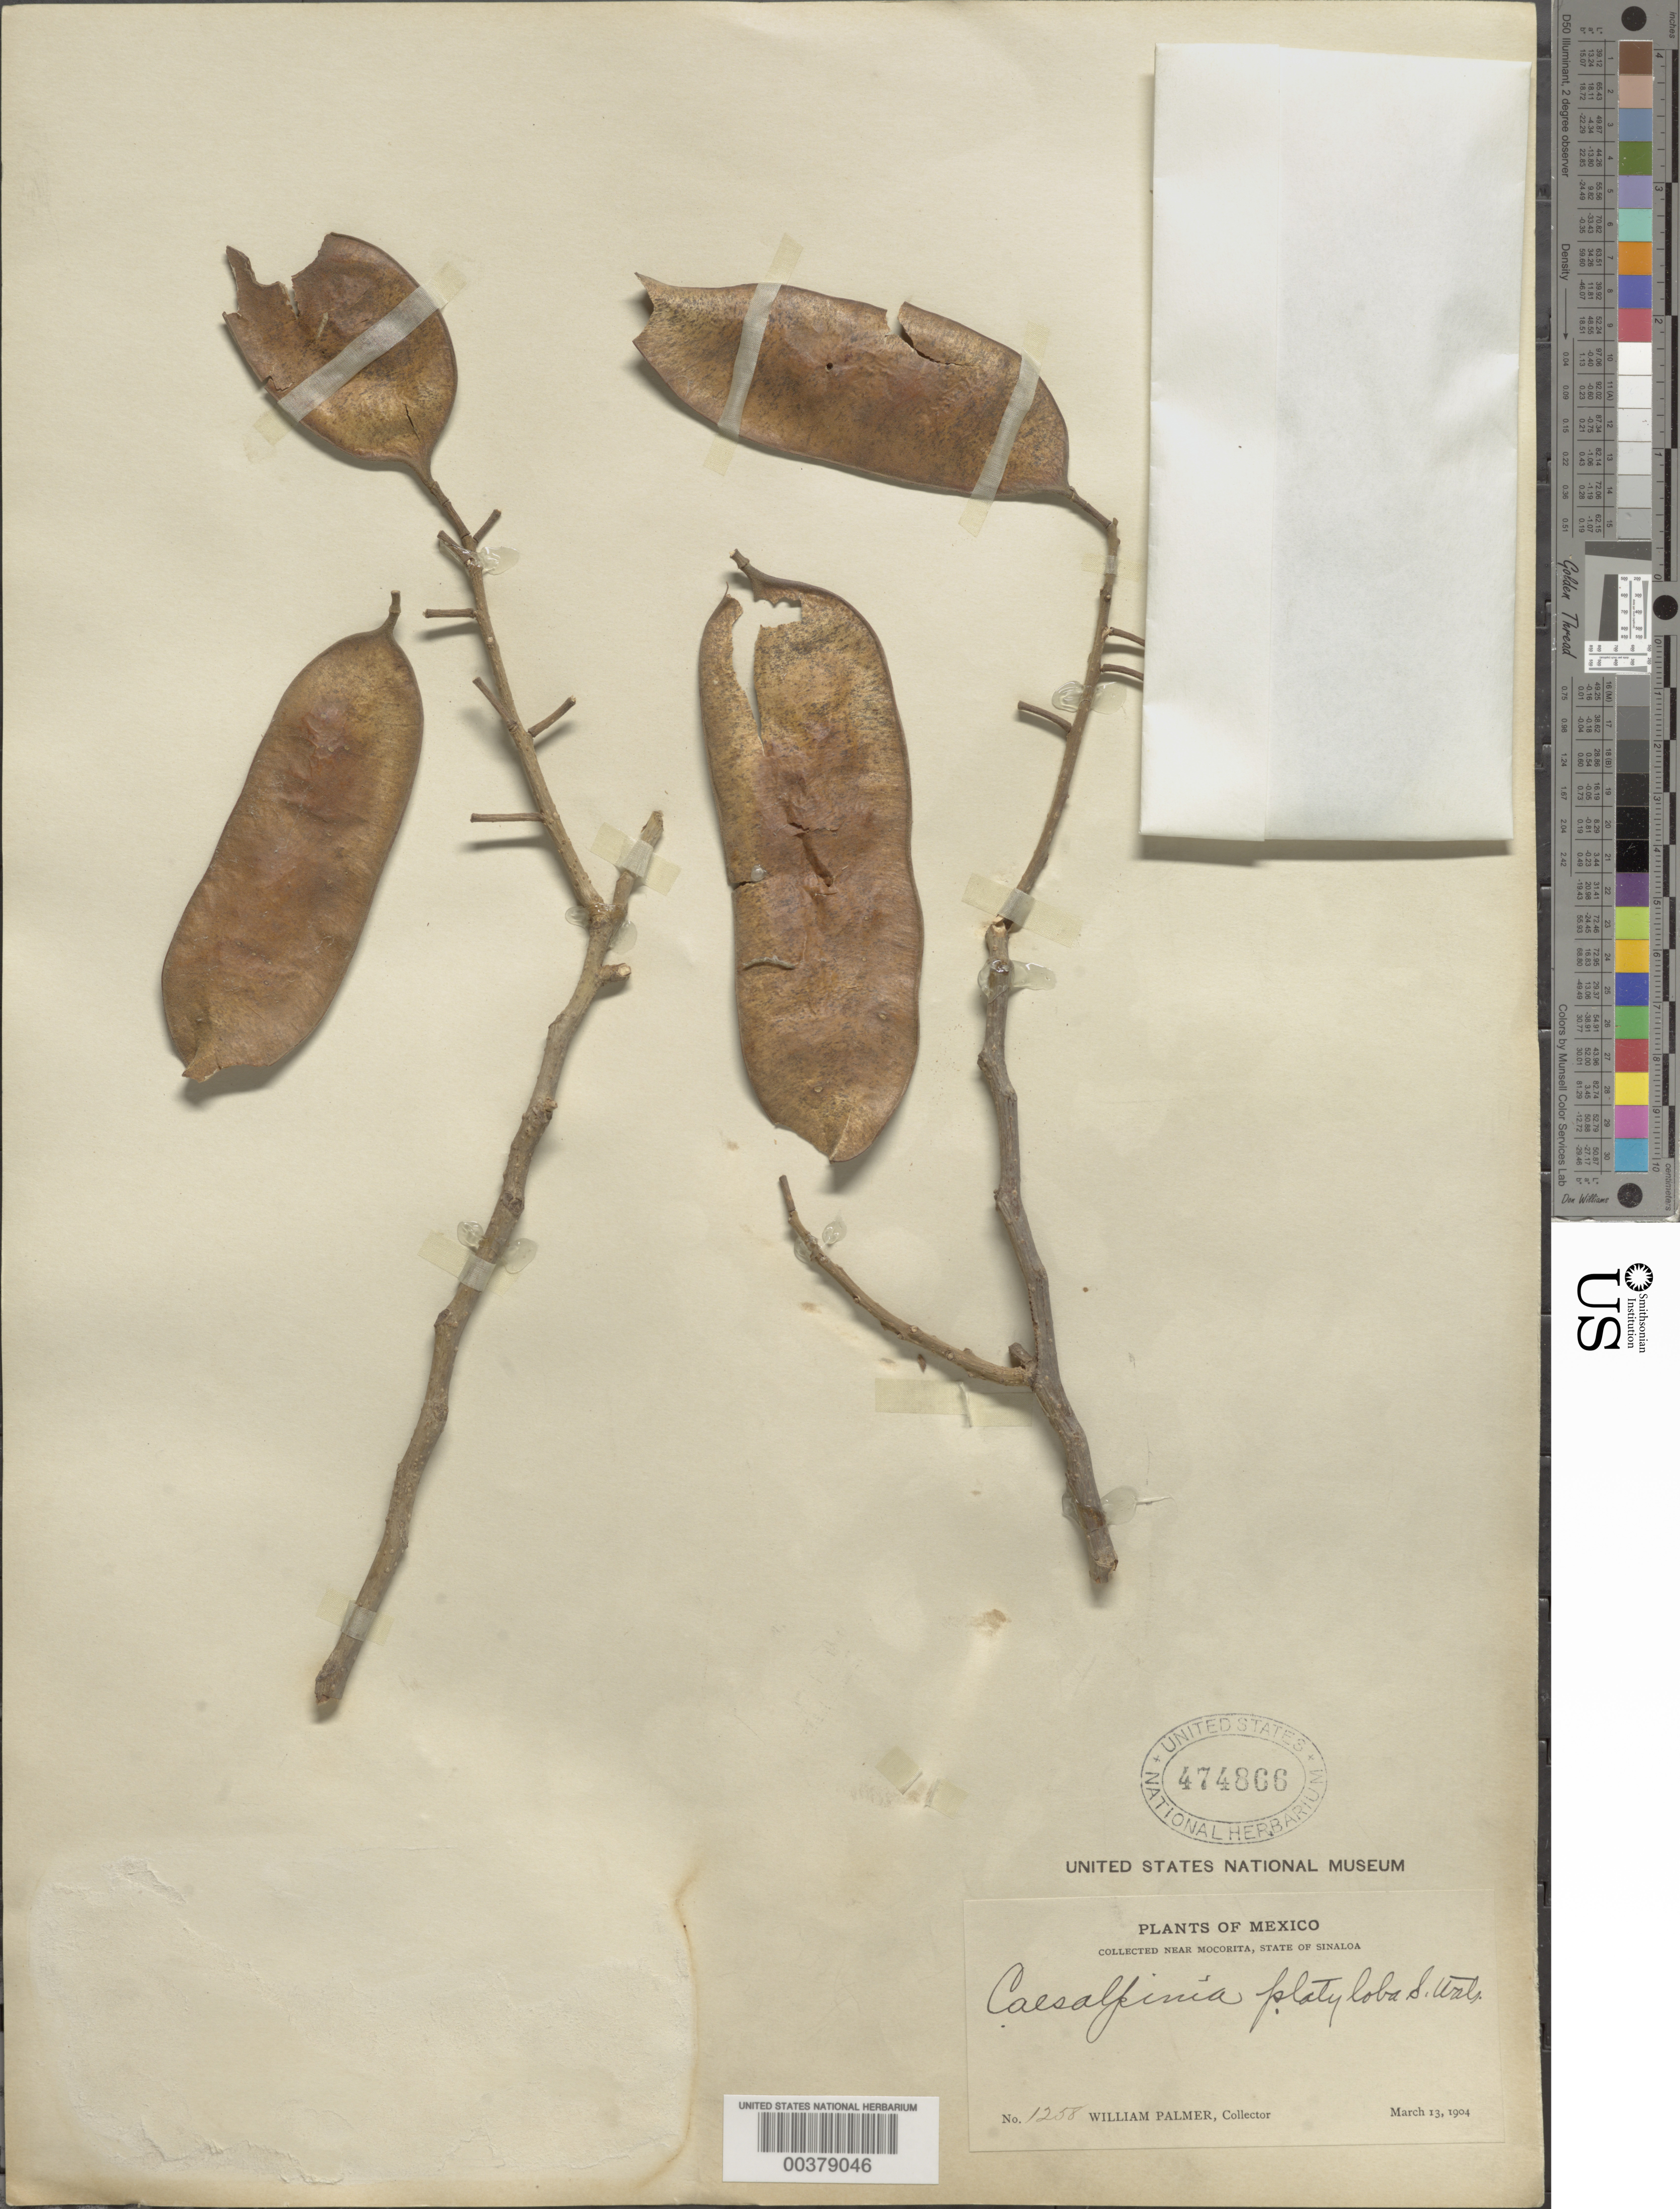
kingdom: Plantae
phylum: Tracheophyta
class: Magnoliopsida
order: Fabales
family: Fabaceae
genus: Coulteria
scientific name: Coulteria platyloba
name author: (S. Watson) N. Zamora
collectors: W. Palmer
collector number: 1258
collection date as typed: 13 Mar 1904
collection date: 1904-03-13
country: Mexico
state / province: Sinaloa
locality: Near mocorita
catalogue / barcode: US 474866